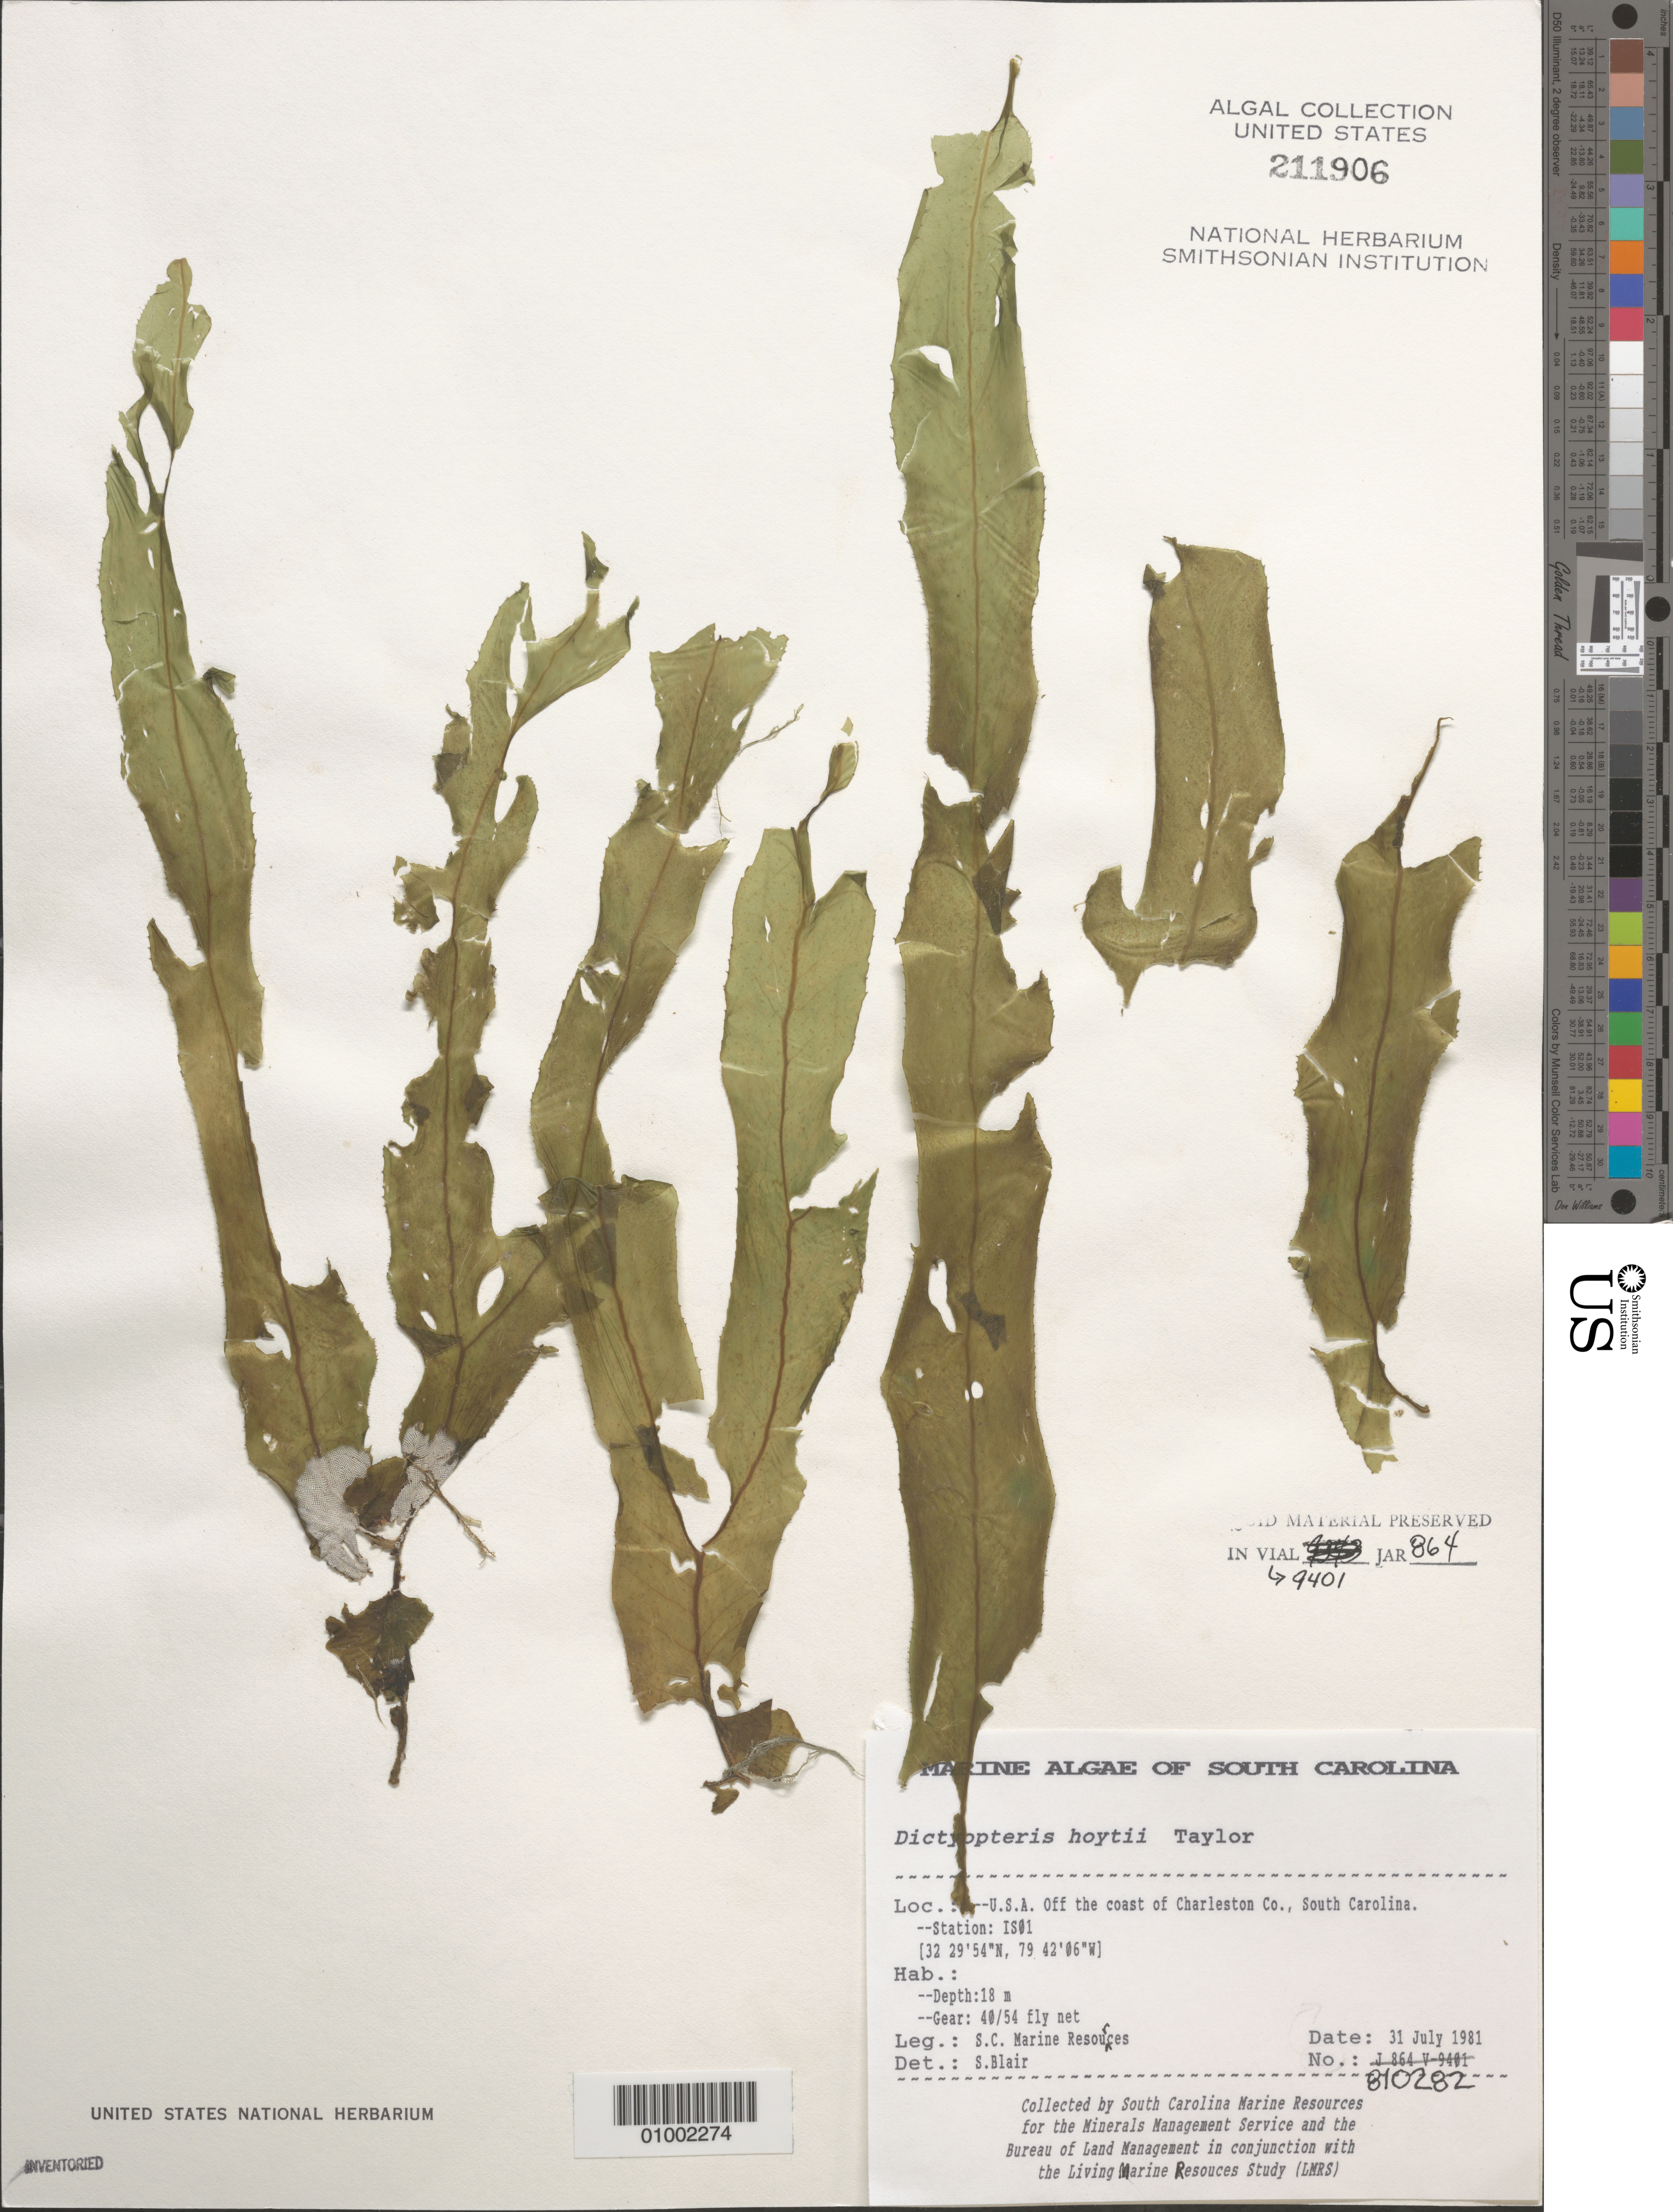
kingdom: Chromista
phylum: Ochrophyta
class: Phaeophyceae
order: Dictyotales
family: Dictyotaceae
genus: Dictyopteris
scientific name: Dictyopteris hoytii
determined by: Blair, S. M.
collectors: South Carolina Marine Resources for BLM/MMS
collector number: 810282 (Station IS01)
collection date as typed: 31 Jul 1981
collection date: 1981-07-31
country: United States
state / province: South Carolina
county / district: Charleston County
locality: Off coast of Charleston County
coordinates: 32 29'54"N, 79 42'06"W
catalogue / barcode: US 211906